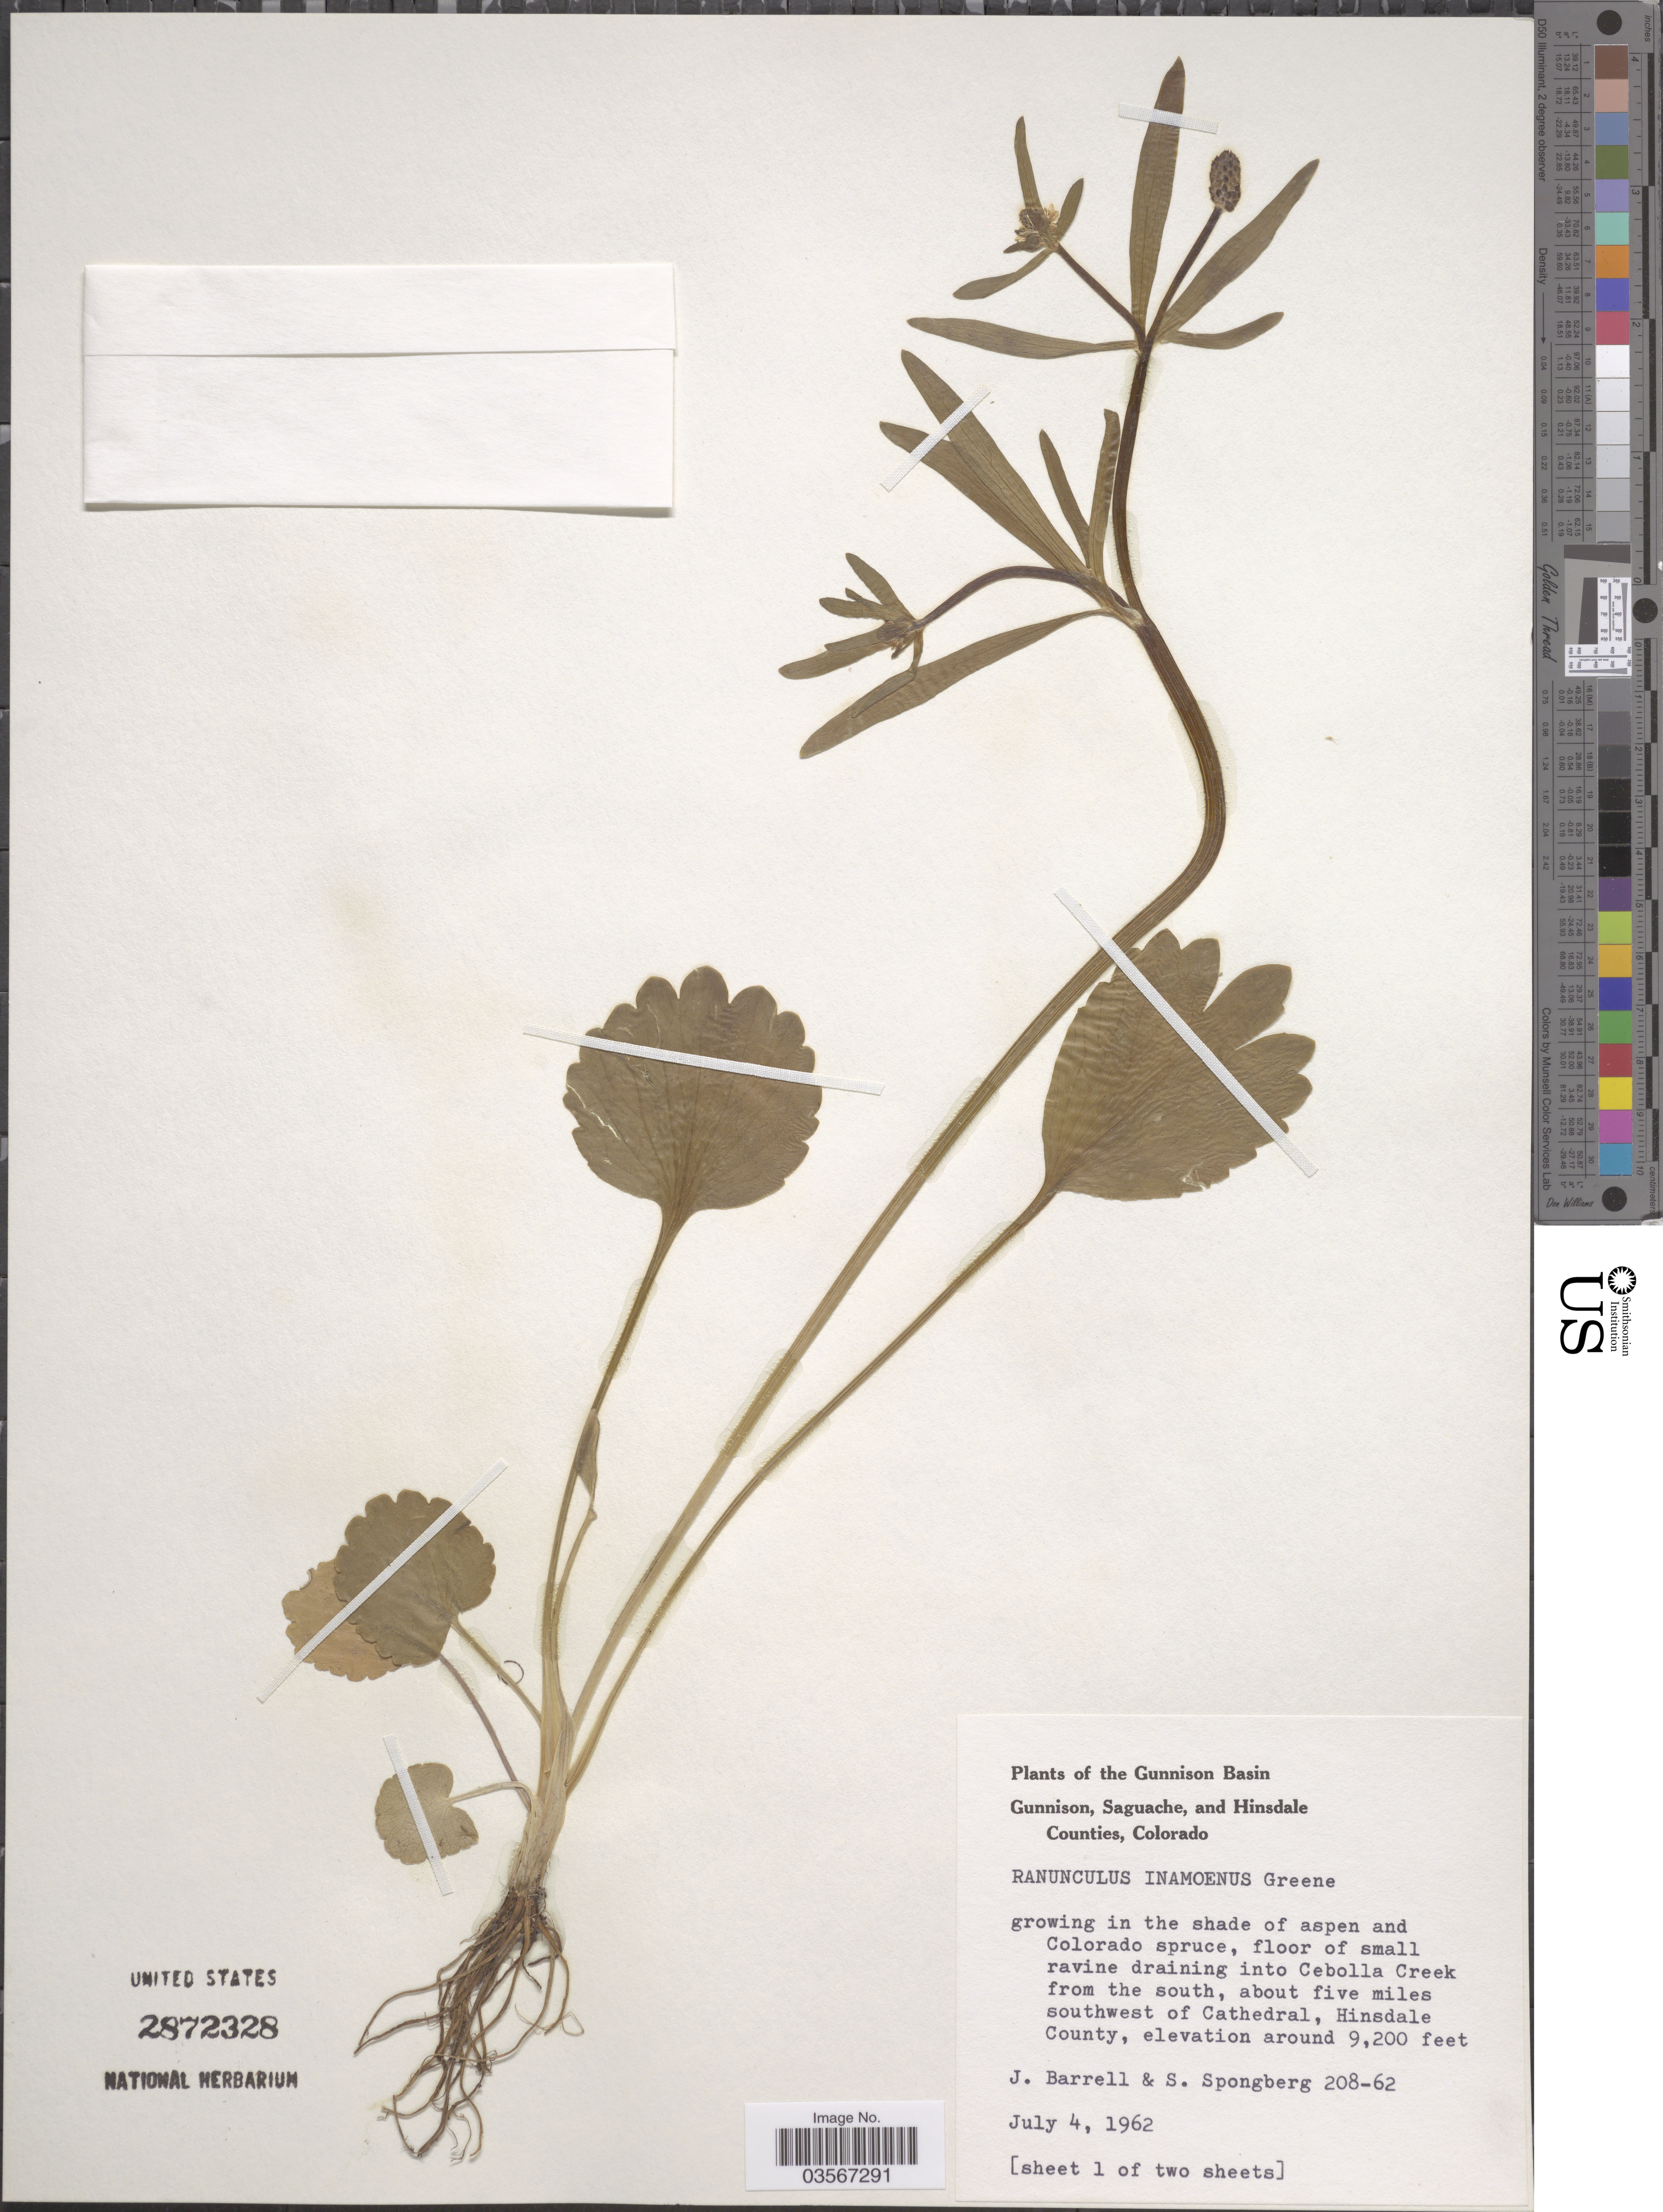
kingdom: Plantae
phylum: Tracheophyta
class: Magnoliopsida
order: Ranunculales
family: Ranunculaceae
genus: Ranunculus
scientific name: Ranunculus inamoenus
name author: Greene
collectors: J. Barrell & S. A.Spongberg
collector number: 208-62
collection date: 1962-07-04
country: United States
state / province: Colorado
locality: The Gunnison Basin. Floor of small ravine draining into Cebolla Creek from the south, about five miles southwest of Cathedral, Hinsdale County.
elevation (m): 2804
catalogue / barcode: US 2872328